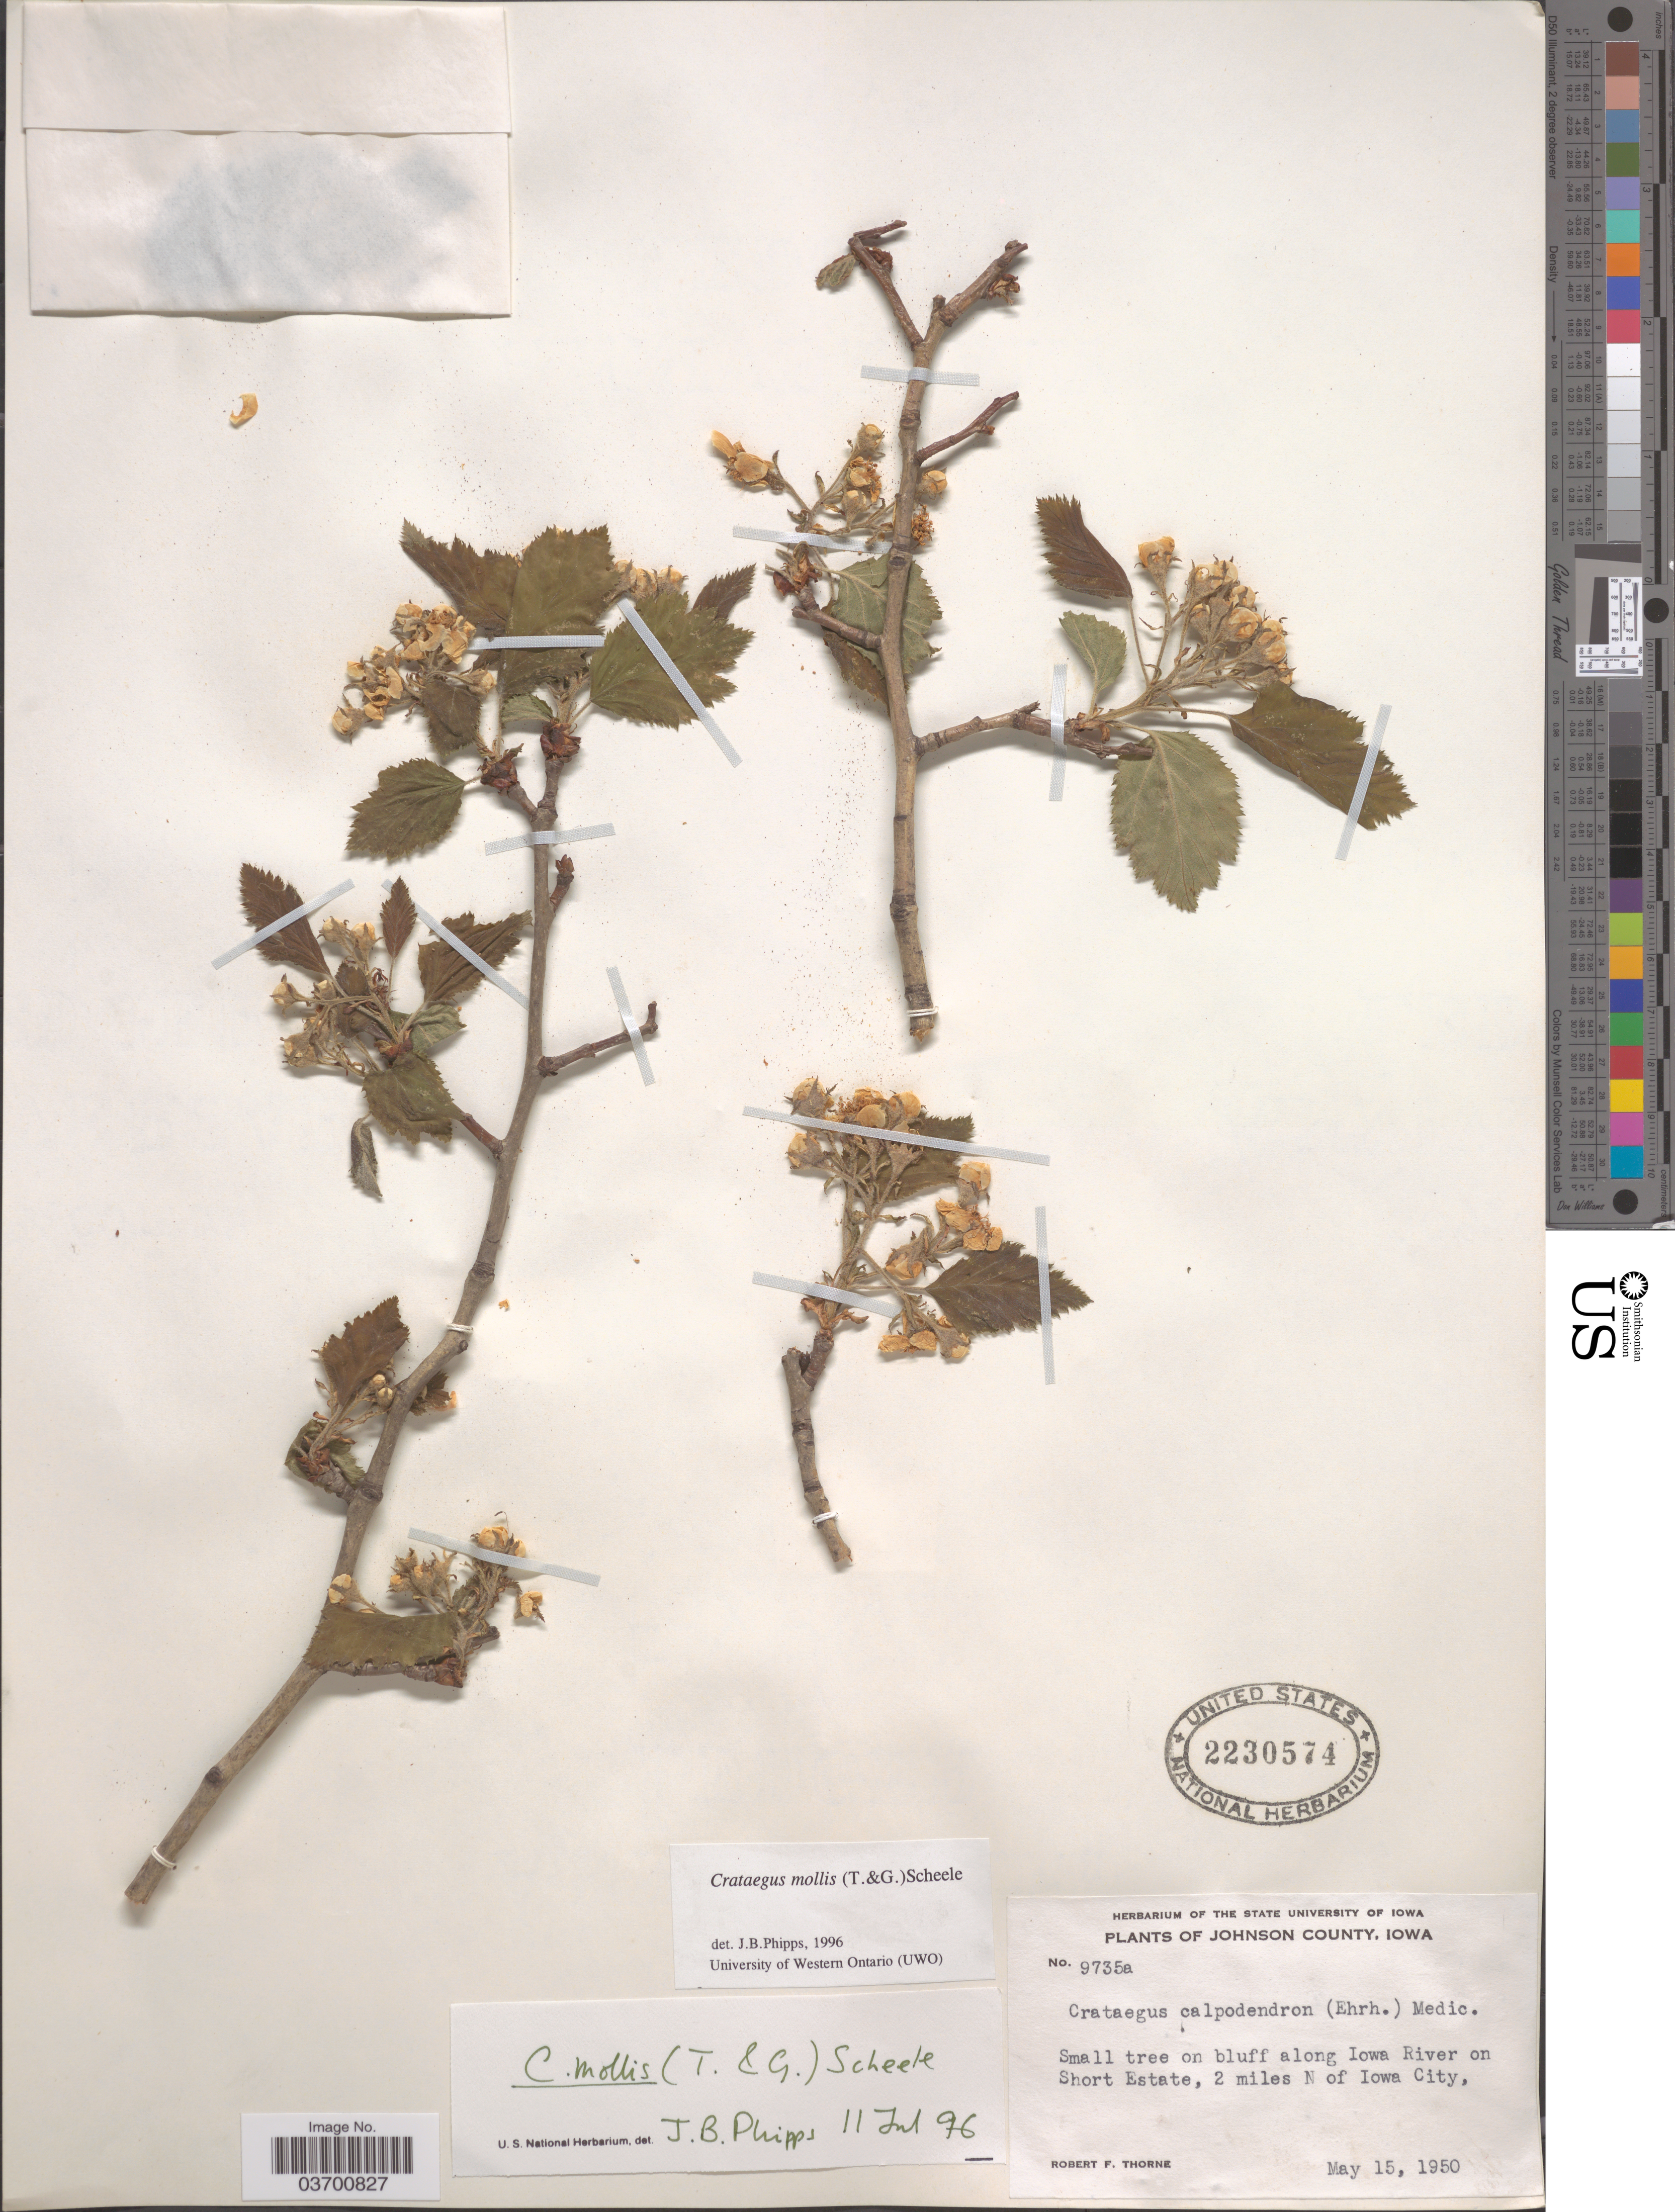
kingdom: Plantae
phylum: Tracheophyta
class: Magnoliopsida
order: Rosales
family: Rosaceae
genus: Crataegus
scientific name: Crataegus mollis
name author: (Torr. & A. Gray) Scheele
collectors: R. F. Thorne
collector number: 9735a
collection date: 1950-05-15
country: United States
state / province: Iowa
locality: Johnson County. Along Iowa River on Short Estate, 2 miles N of Iowa City.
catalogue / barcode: US 2230574